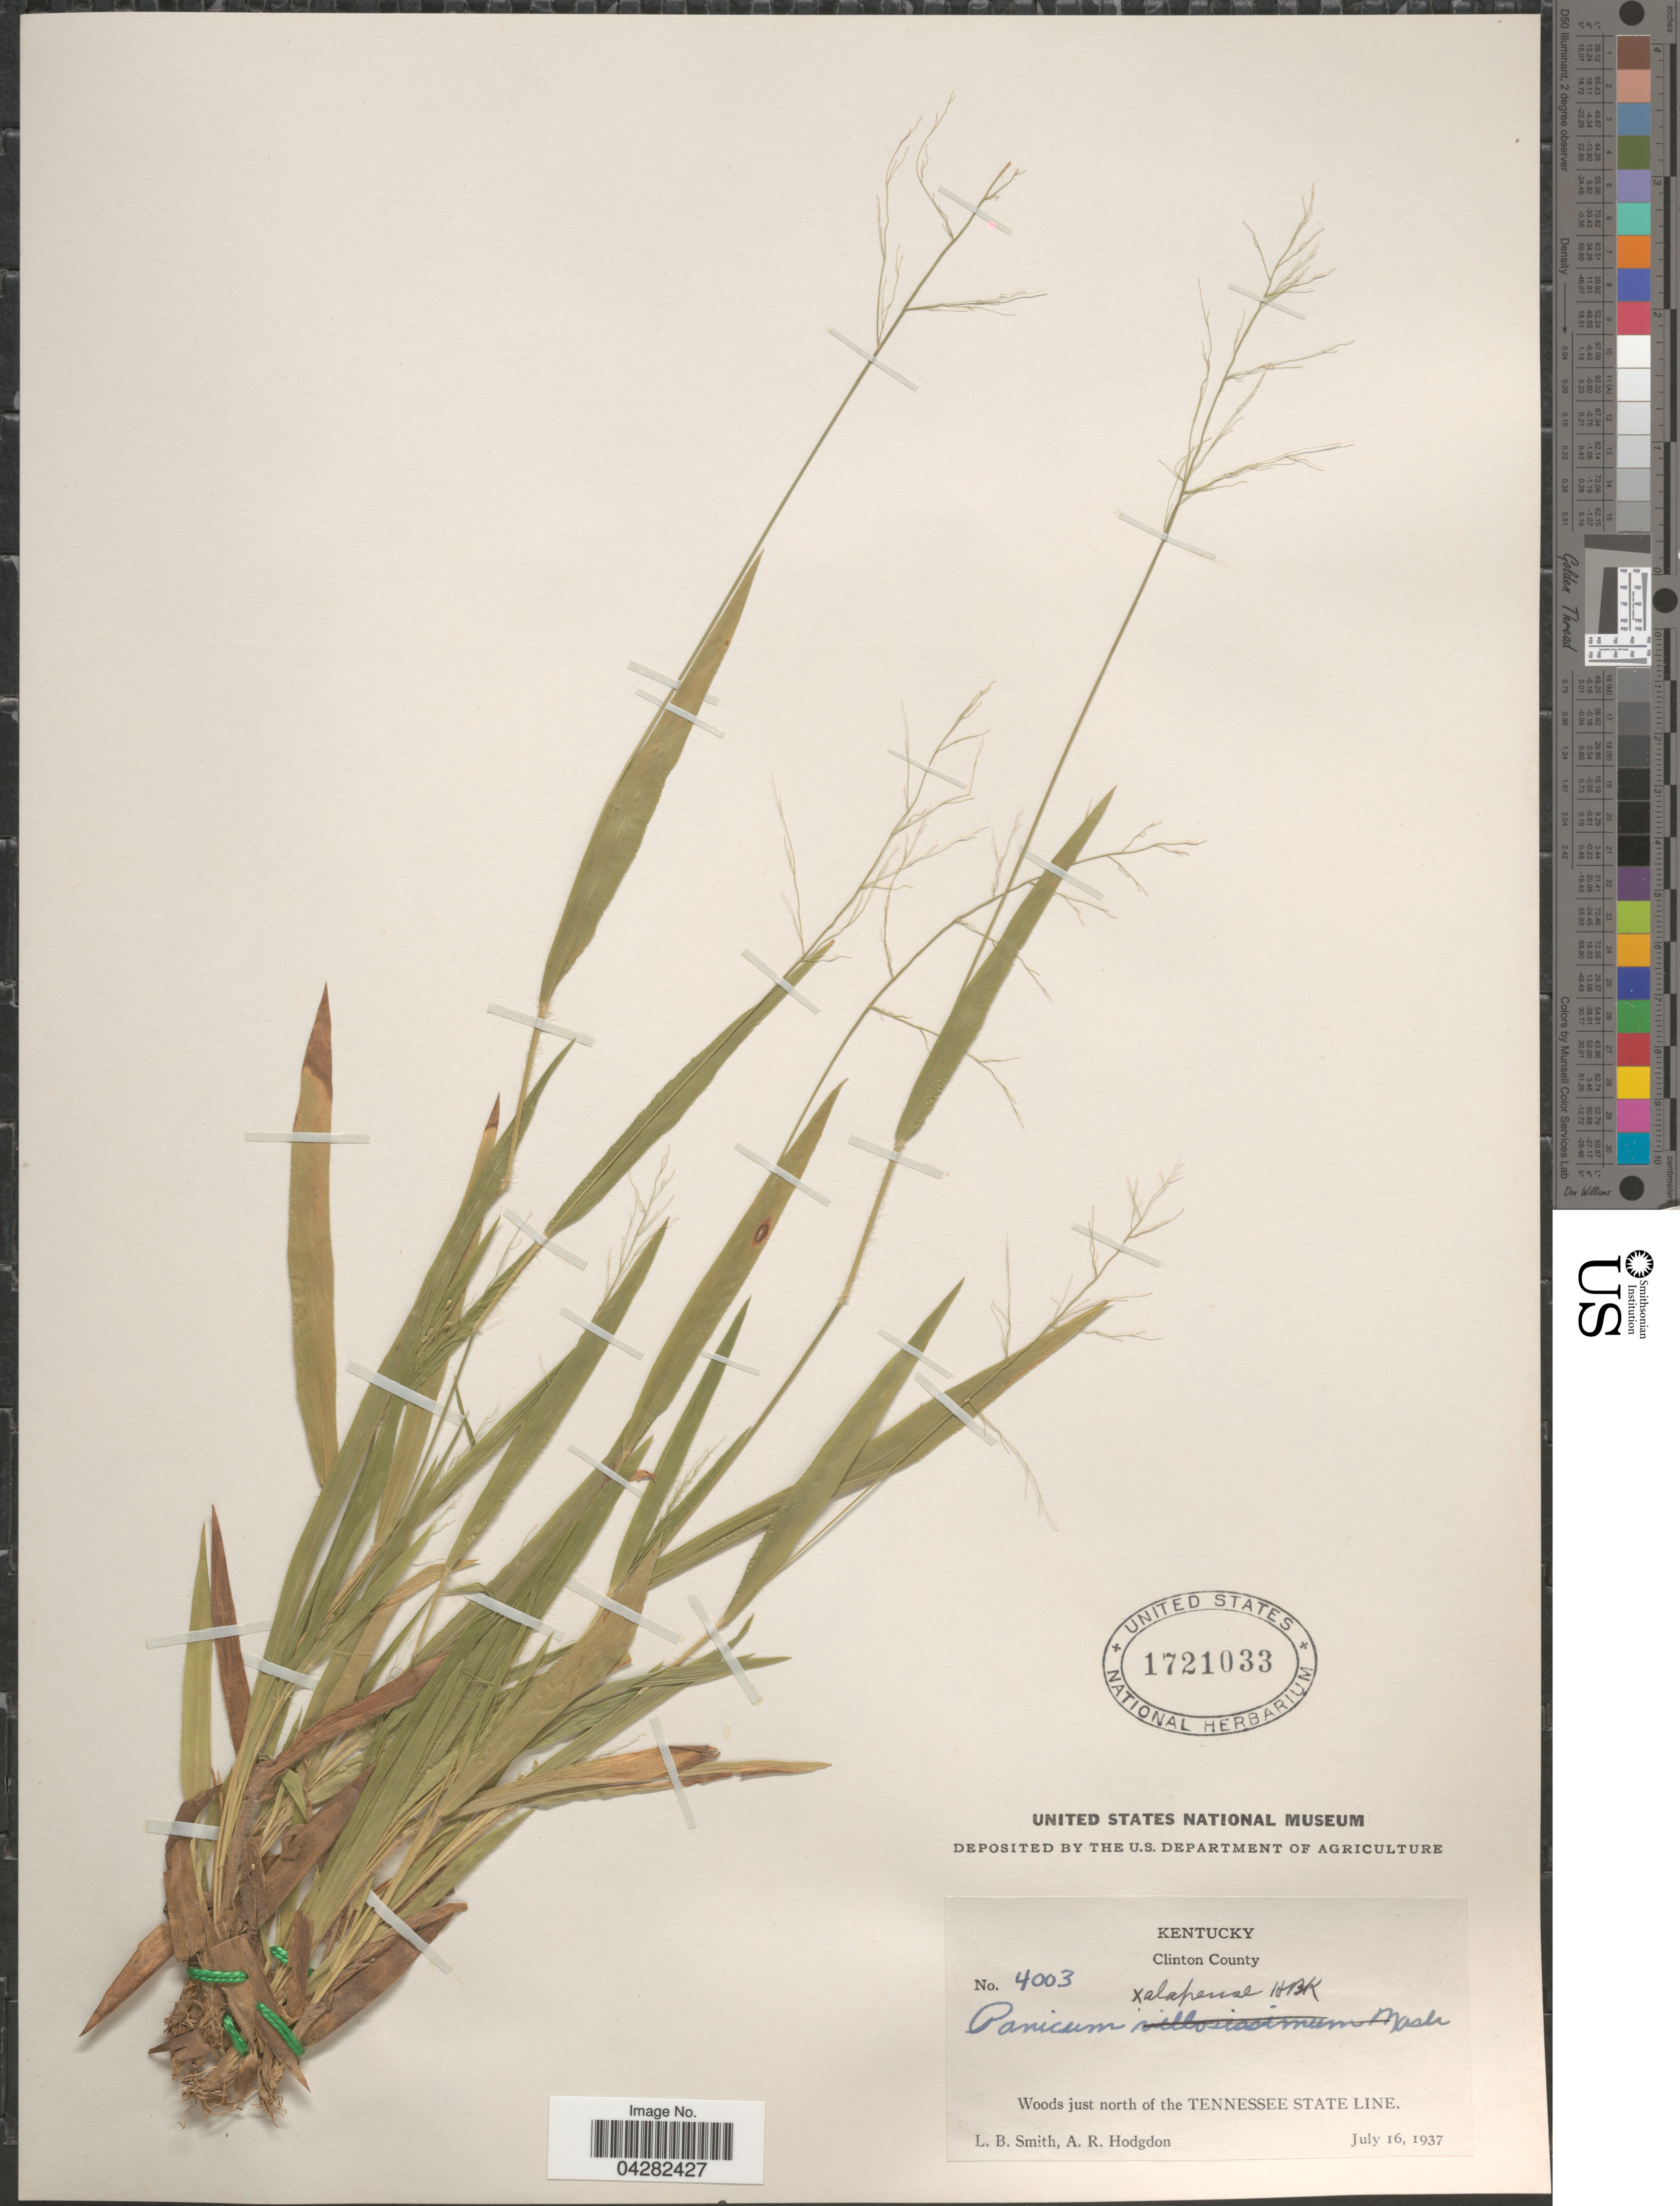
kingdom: Plantae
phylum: Tracheophyta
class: Liliopsida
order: Poales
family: Poaceae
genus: Dichanthelium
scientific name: Dichanthelium laxiflorum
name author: (Lam.) Gould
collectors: L. Smith & A. R. Hodgdon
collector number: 4003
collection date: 1937-07-16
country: United States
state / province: Kentucky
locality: Clinton County. Woods just north of the Tennessee State Line.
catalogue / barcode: US 1721033